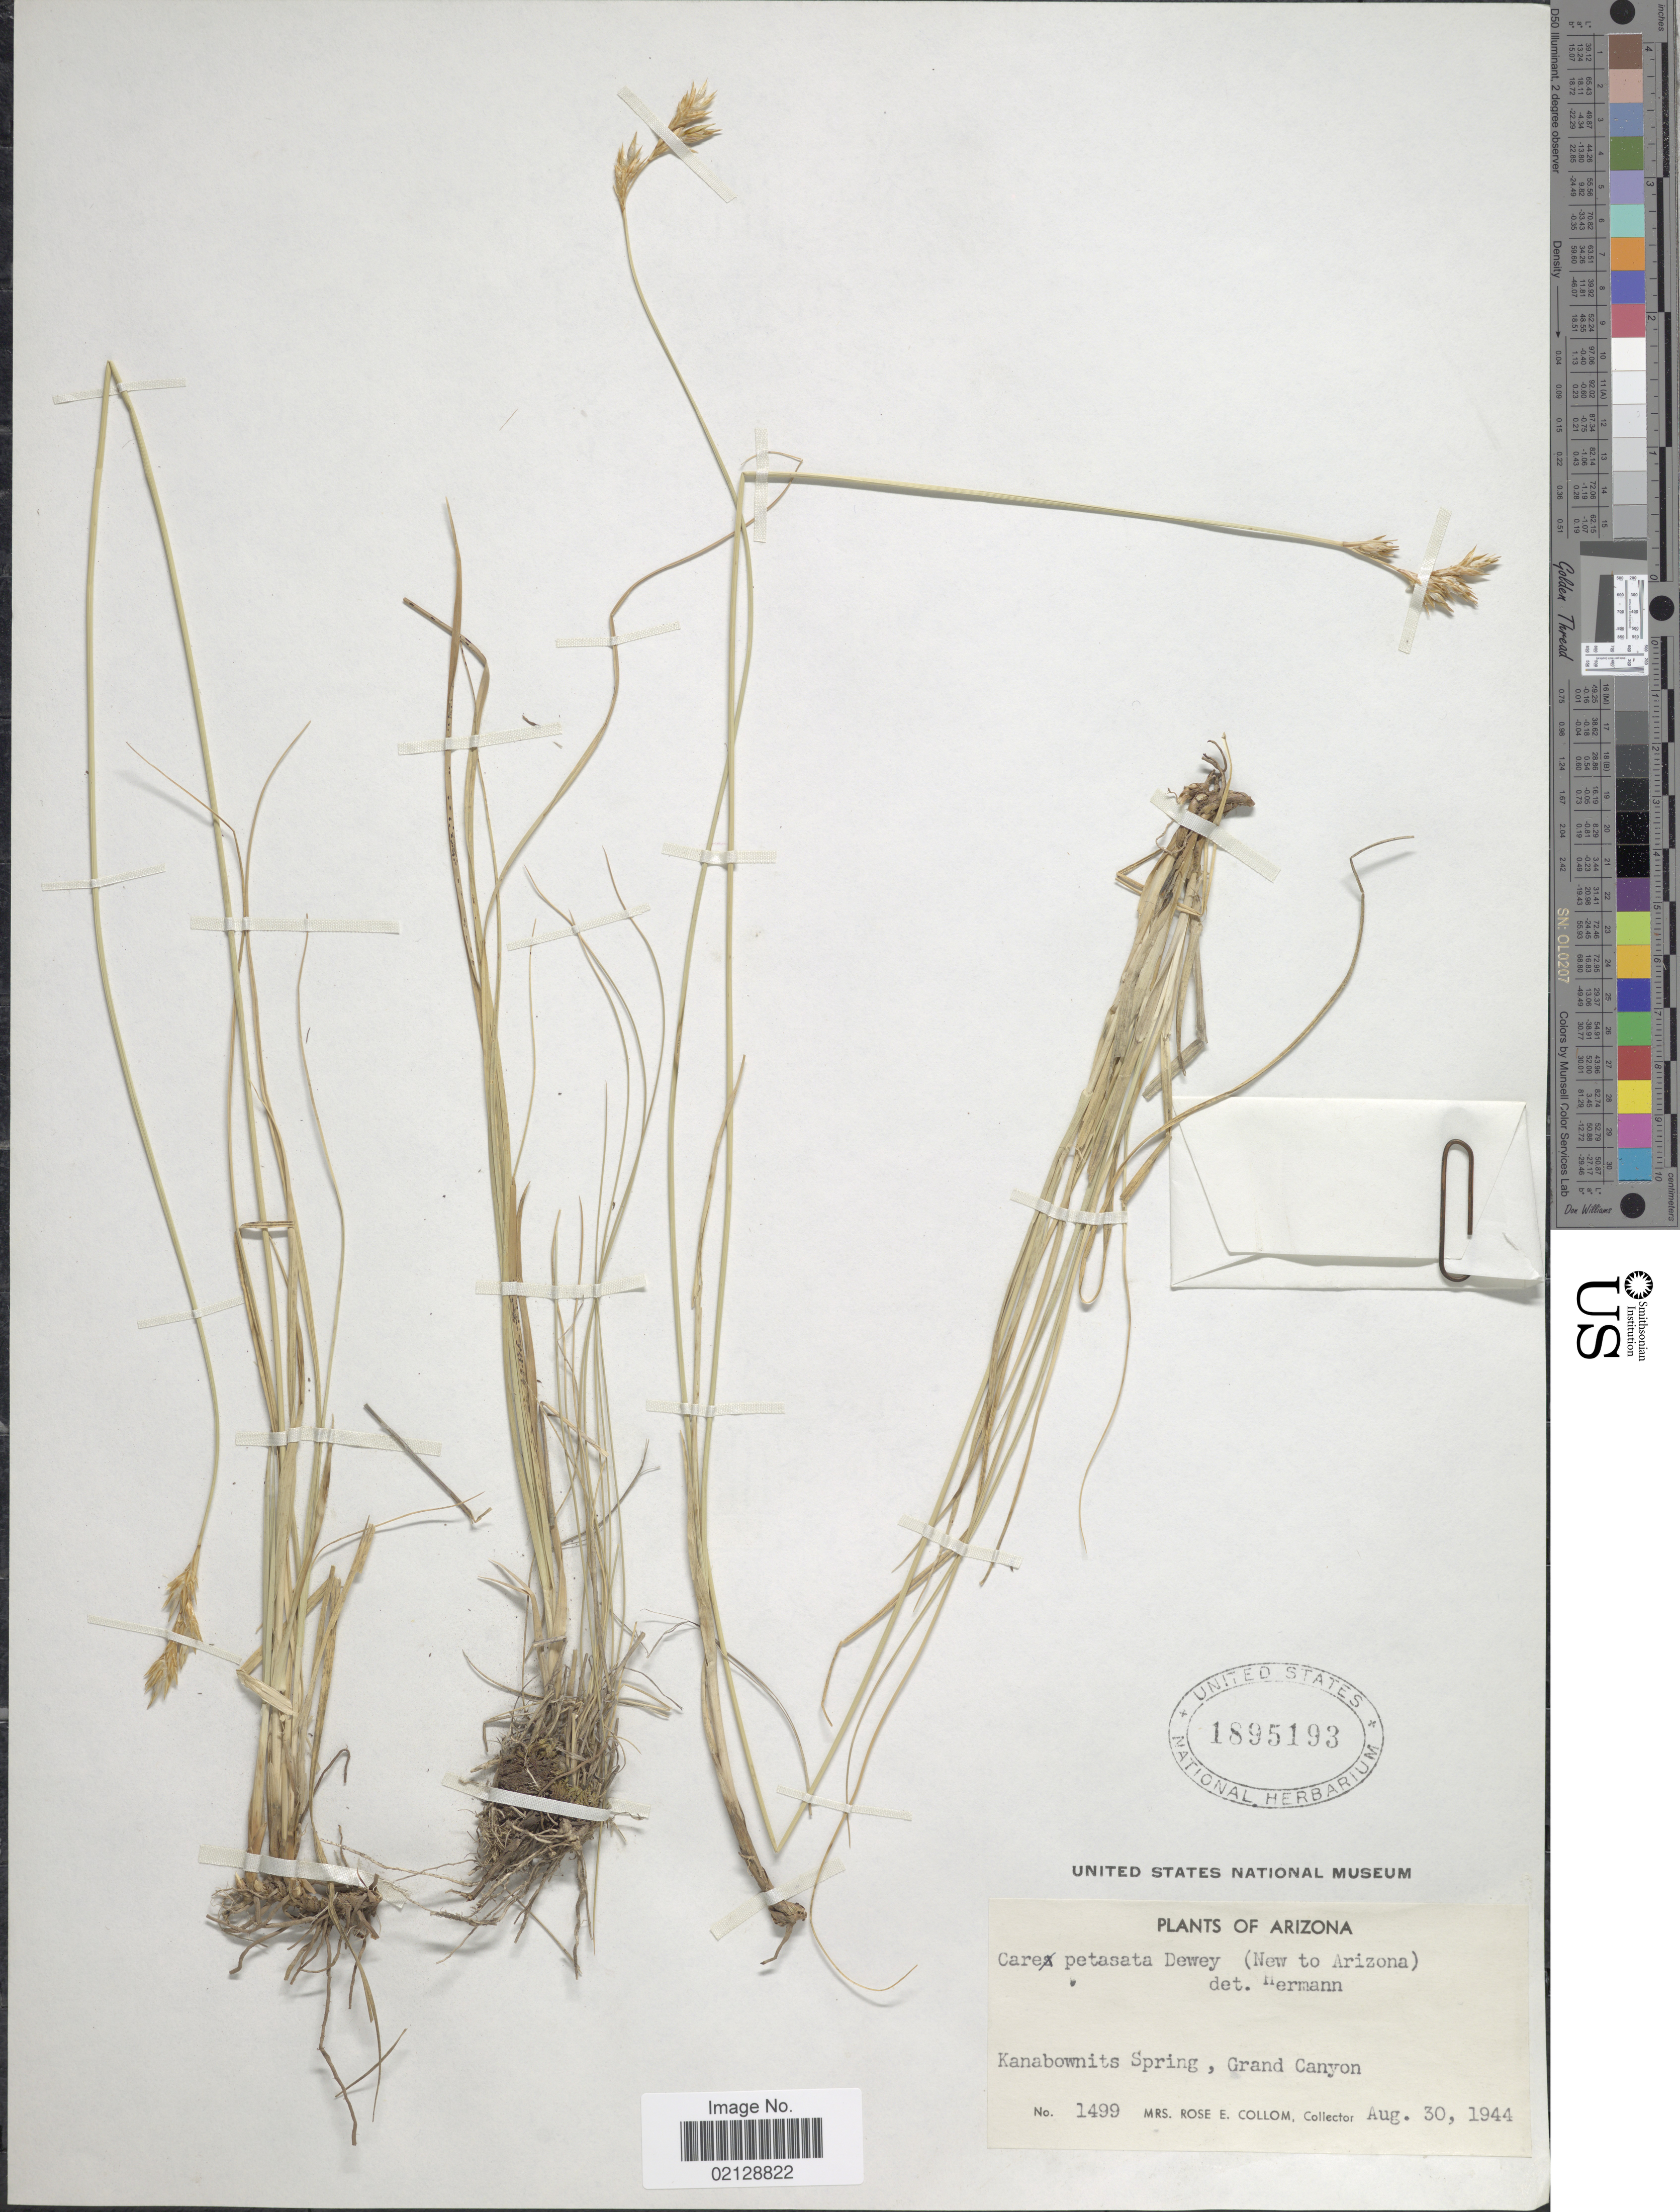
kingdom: Plantae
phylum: Tracheophyta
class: Liliopsida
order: Poales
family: Cyperaceae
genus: Carex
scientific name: Carex petasata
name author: Dewey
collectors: R. E. Collom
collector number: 1499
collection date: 1944-08-30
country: United States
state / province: Arizona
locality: Kanabownits Spring, Grand Canyon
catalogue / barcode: US 1895193